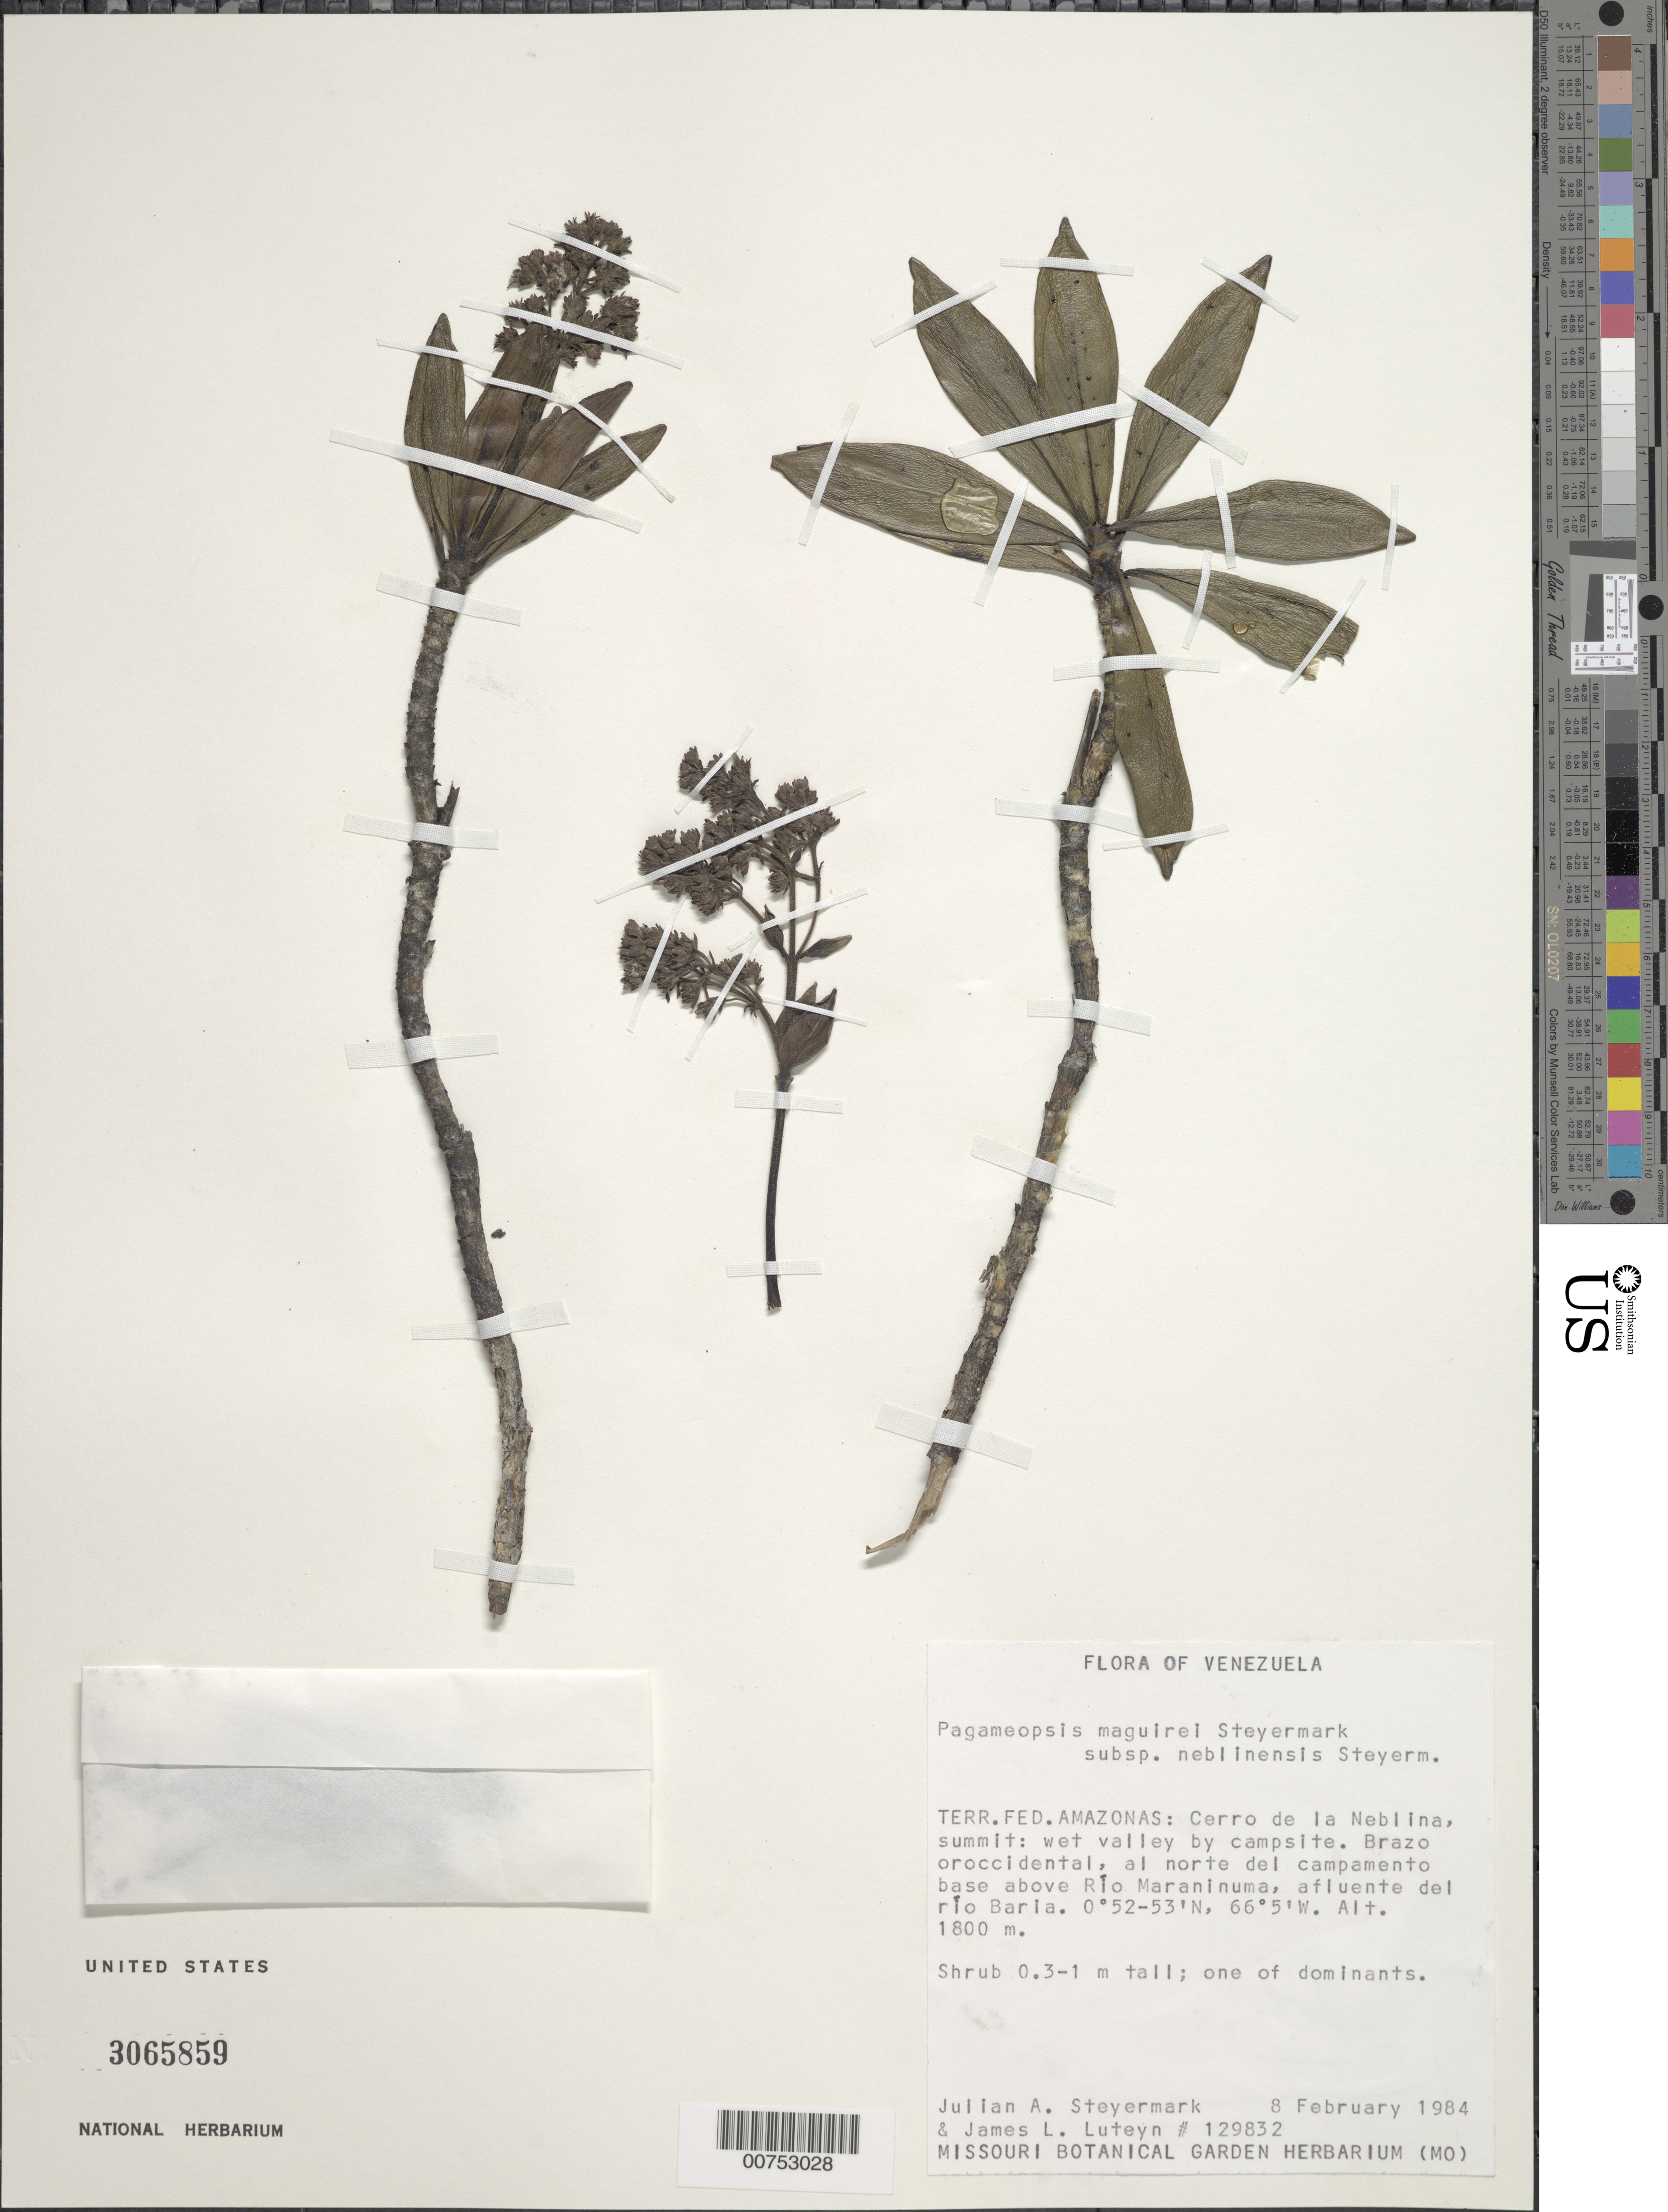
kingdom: Plantae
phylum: Tracheophyta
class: Magnoliopsida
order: Gentianales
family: Rubiaceae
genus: Pagameopsis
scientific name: Pagameopsis maguirei var. neblinensis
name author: Steyerm.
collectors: J. Steyermark & J. L. Luteyn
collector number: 129832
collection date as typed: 7-Feb-84 to 8-Feb-84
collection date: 1984-02-07/1984-02-08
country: Venezuela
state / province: Amazonas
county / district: Río Negro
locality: Cerro de la Neblina, summit; Brazo noroccidental, al norte del campamento base above Río Mawarinuma, afluente del Río Baria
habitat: Wet valley by campsite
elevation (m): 1800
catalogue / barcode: US 3065859